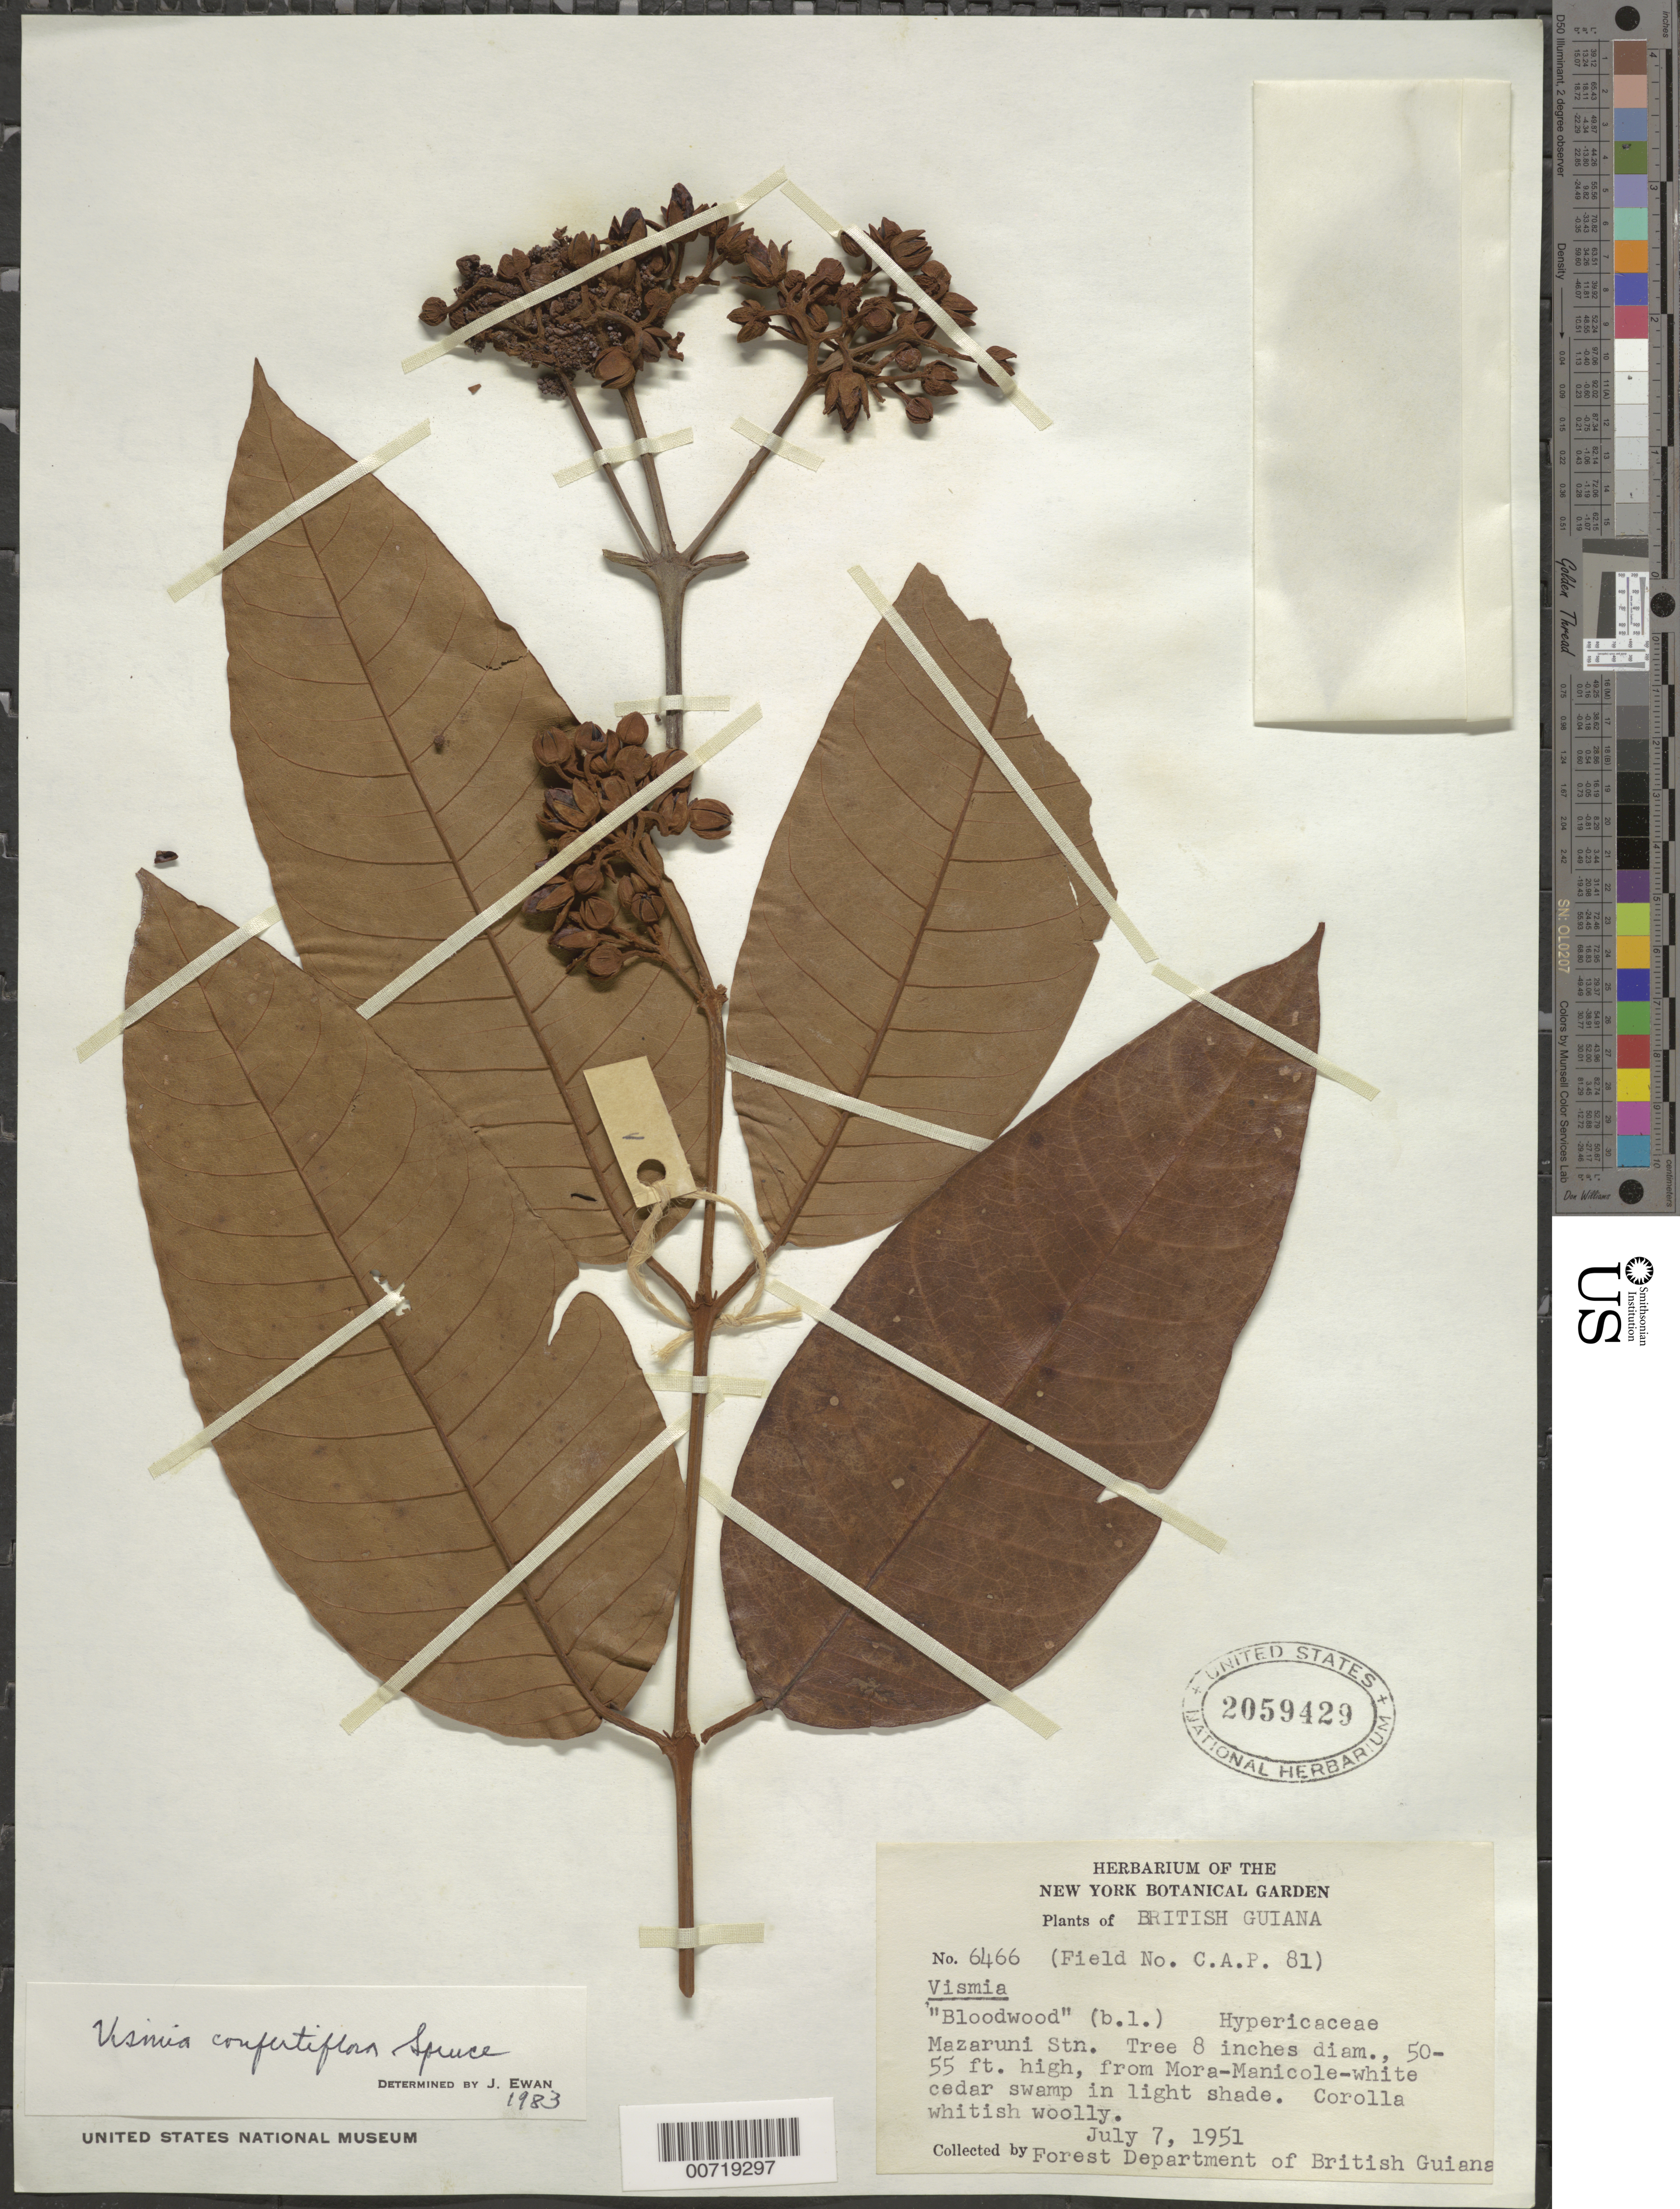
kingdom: Plantae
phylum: Tracheophyta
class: Magnoliopsida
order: Malpighiales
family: Hypericaceae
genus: Vismia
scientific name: Vismia confertiflora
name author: Spruce ex Reichardt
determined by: Ewan, J. A.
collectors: Forest Dept. B. G. & British Guiana Forestry Dept.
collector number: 6466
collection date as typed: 17-Jul-51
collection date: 1951-07-17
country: Guyana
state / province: Cuyuni-Mazaruni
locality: Mazaruni Station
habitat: Mora-Manicole-white cedar swamp in light shade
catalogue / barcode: US 2059429